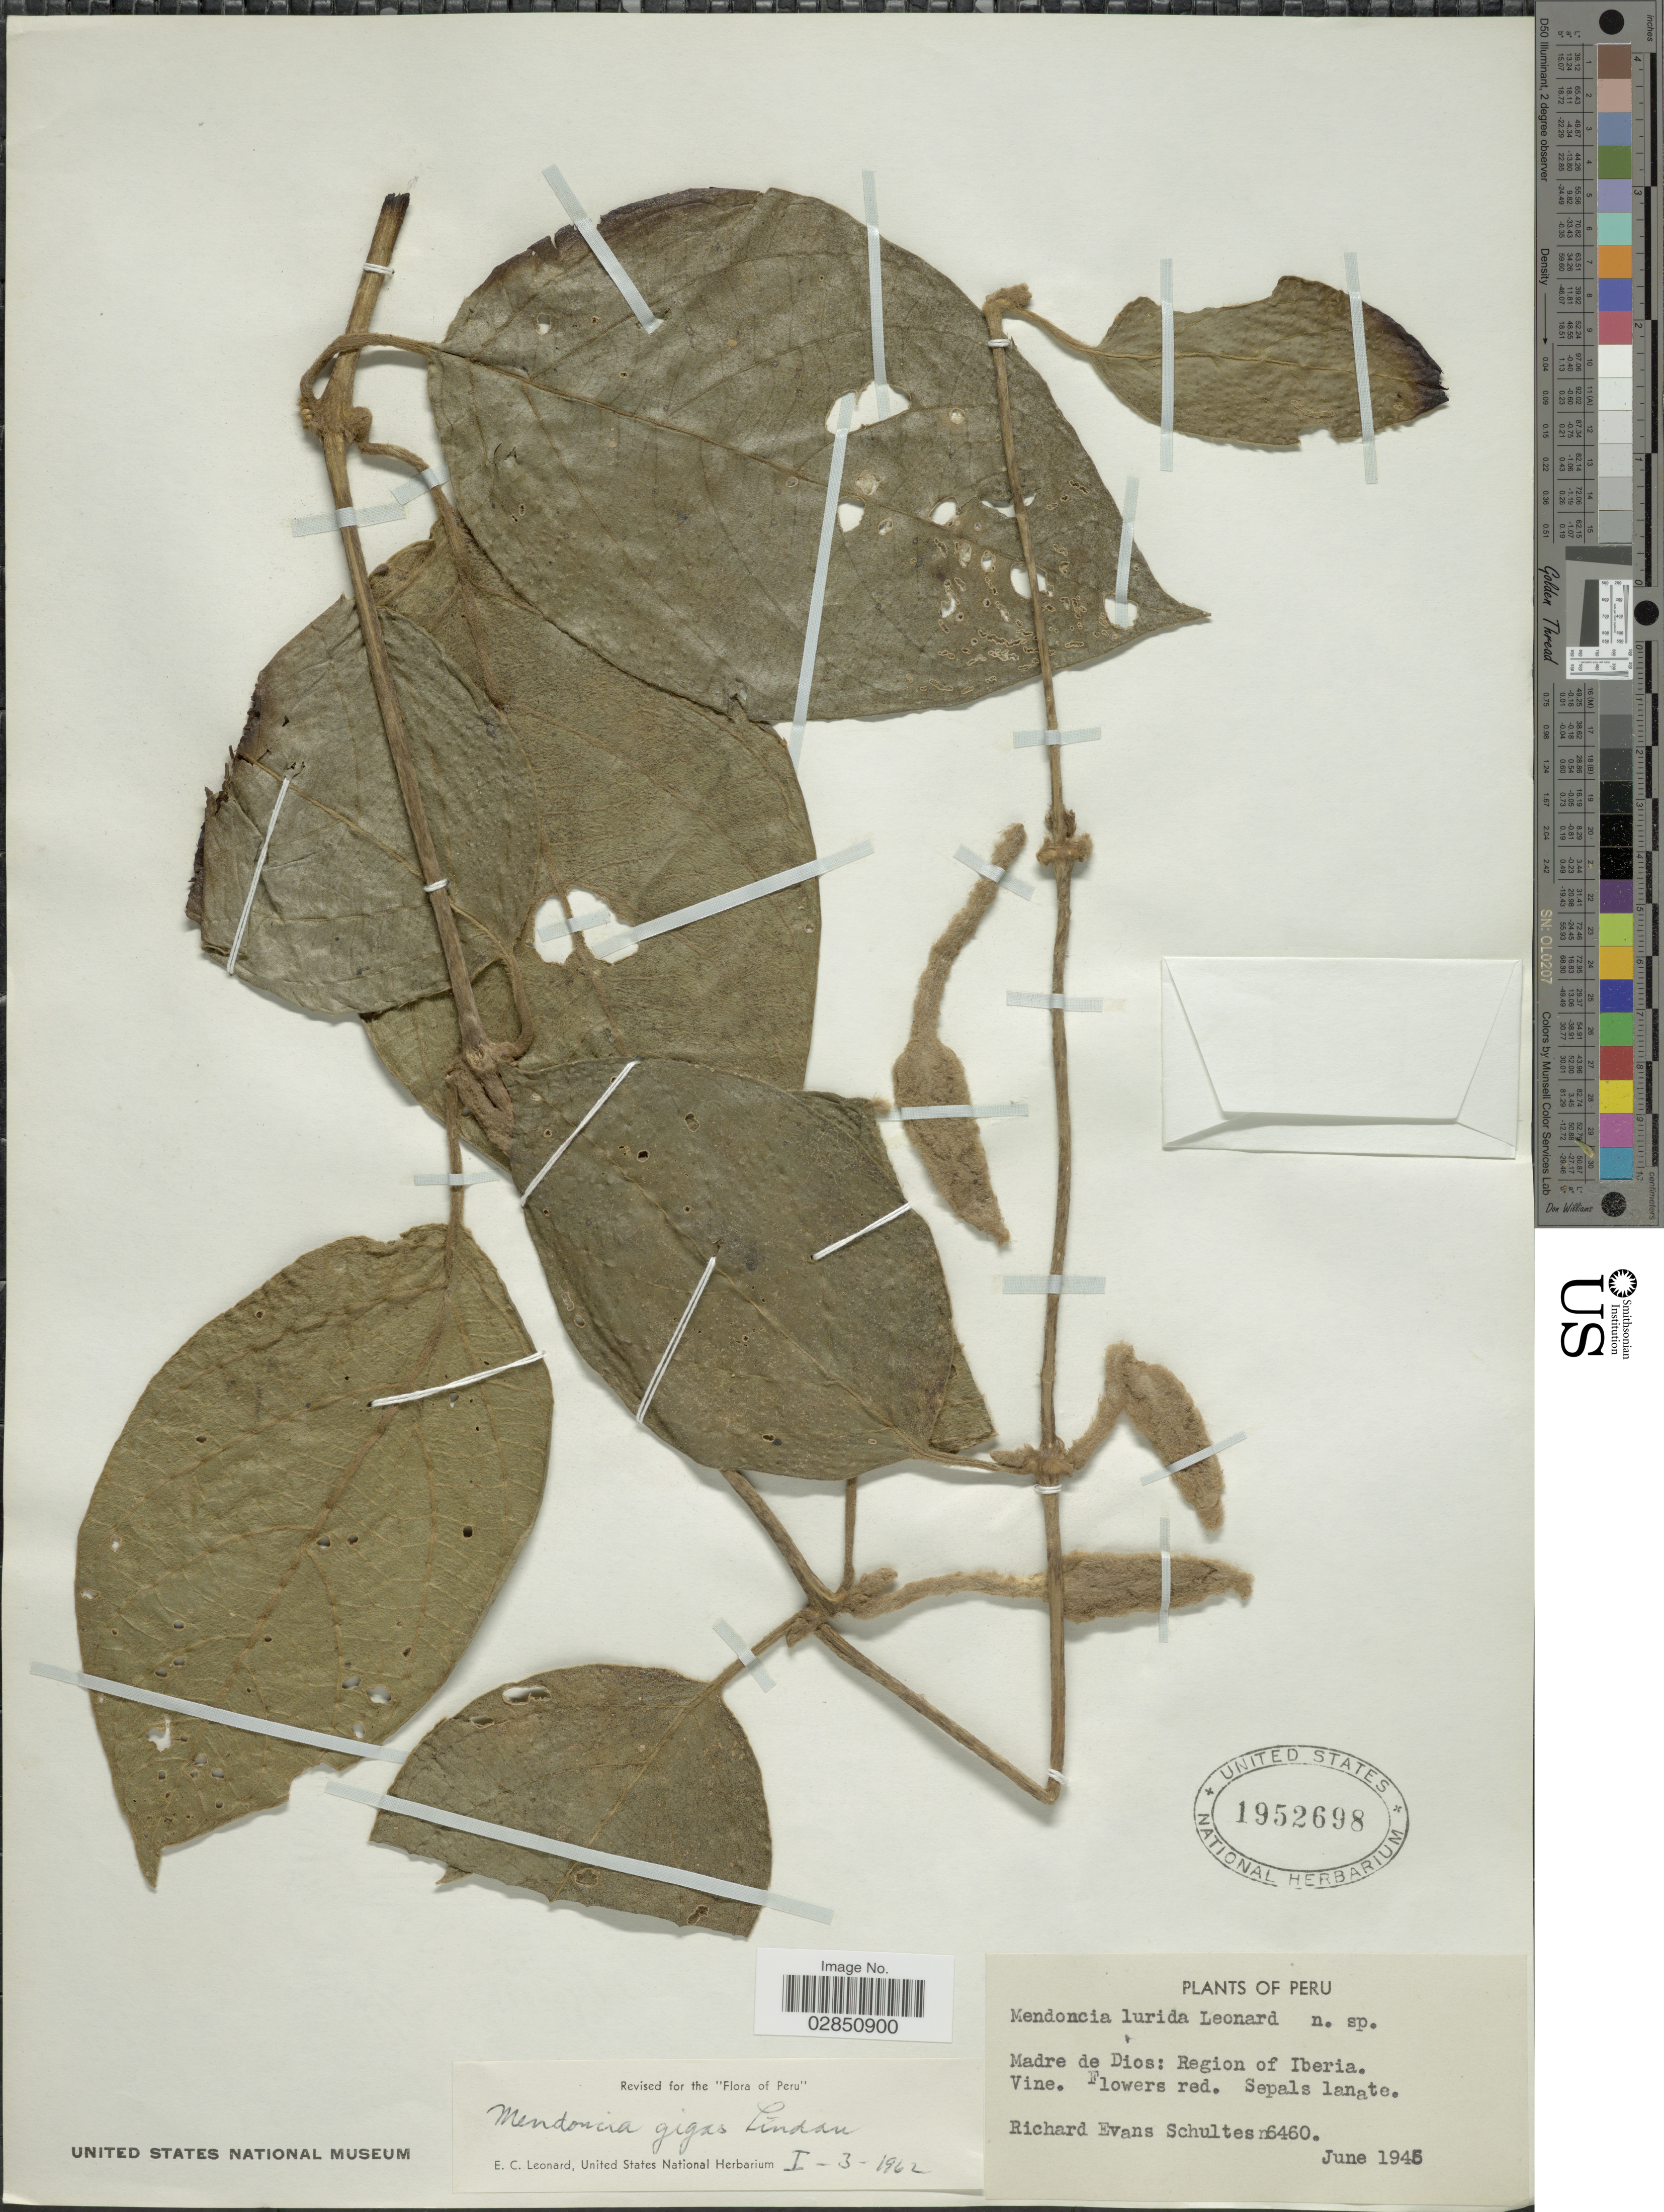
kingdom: Plantae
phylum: Tracheophyta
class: Magnoliopsida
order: Lamiales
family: Acanthaceae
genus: Mendoncia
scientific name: Mendoncia gigas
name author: Lindau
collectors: R. E. Schultes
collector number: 6460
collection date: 1945-06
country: Peru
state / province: Madre de Dios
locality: Region of Iberia.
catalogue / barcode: US 1952698